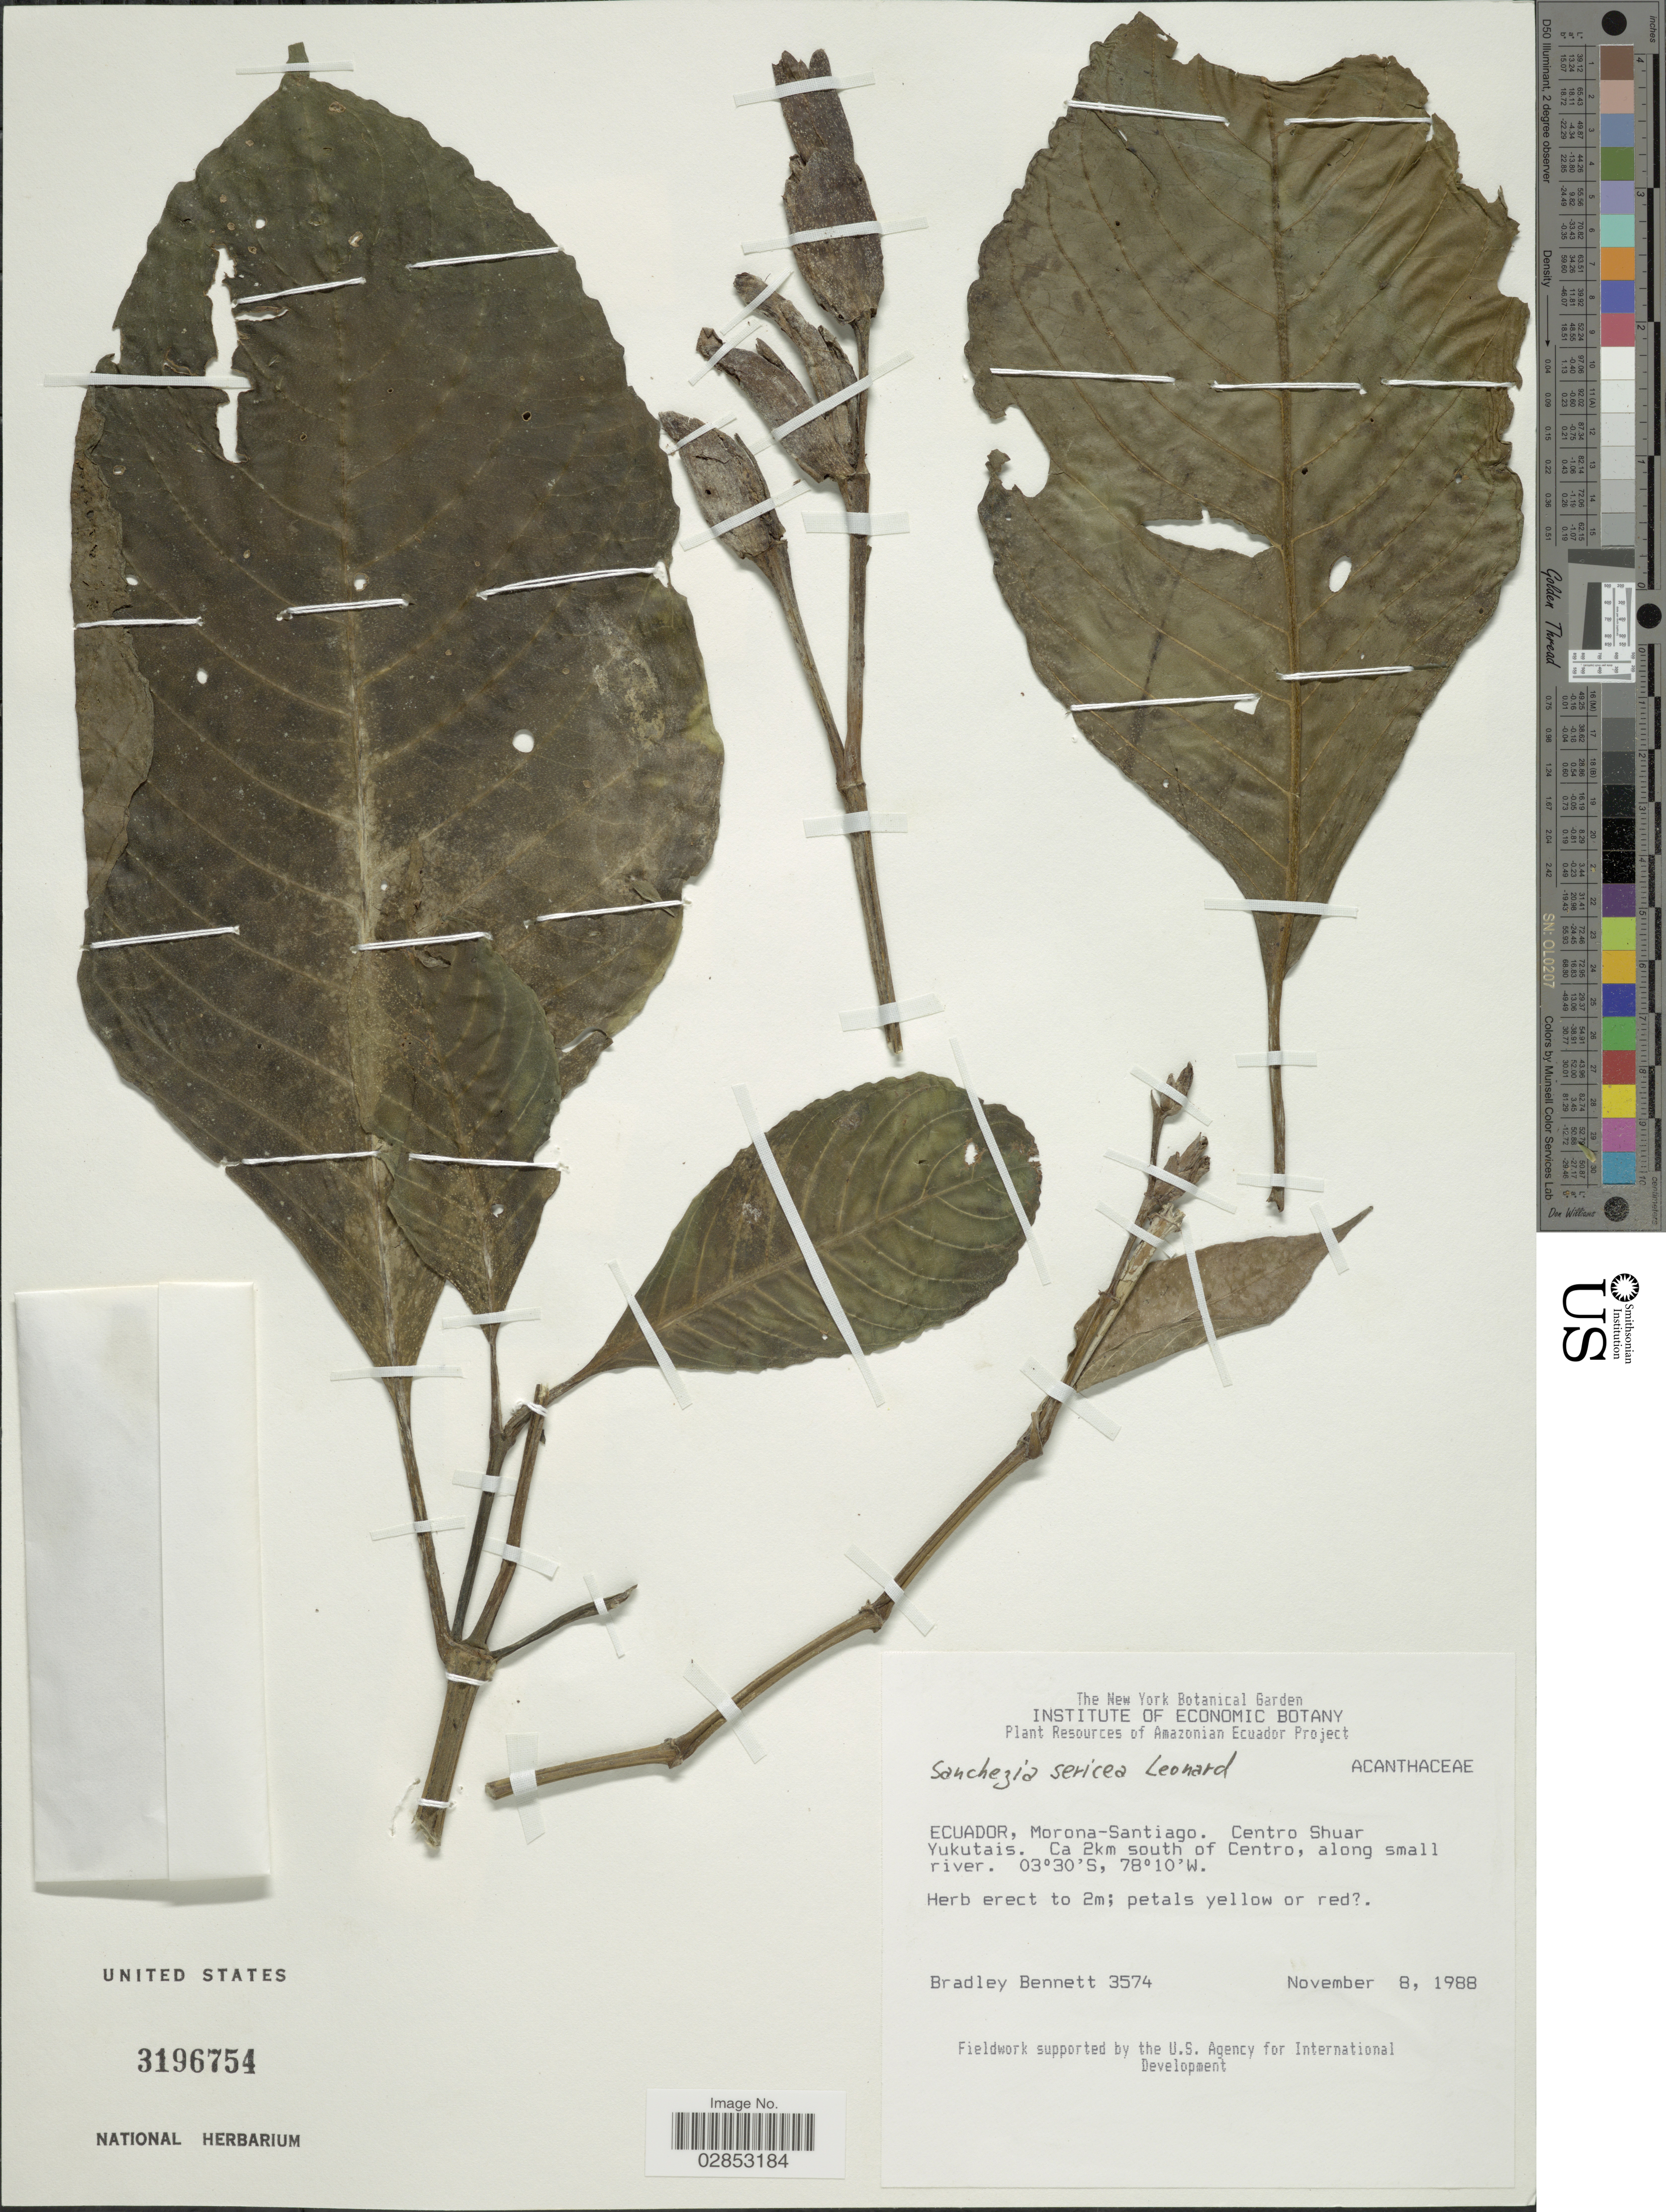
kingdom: Plantae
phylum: Tracheophyta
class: Magnoliopsida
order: Lamiales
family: Acanthaceae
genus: Sanchezia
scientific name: Sanchezia oblonga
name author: Ruiz & Pav.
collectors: B. Bennett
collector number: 3574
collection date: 1988-11-08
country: Ecuador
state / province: Morona-Santiago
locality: Centro Shuar Yukutais, Ca 2km south of Centro, along small river.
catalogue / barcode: US 3196754